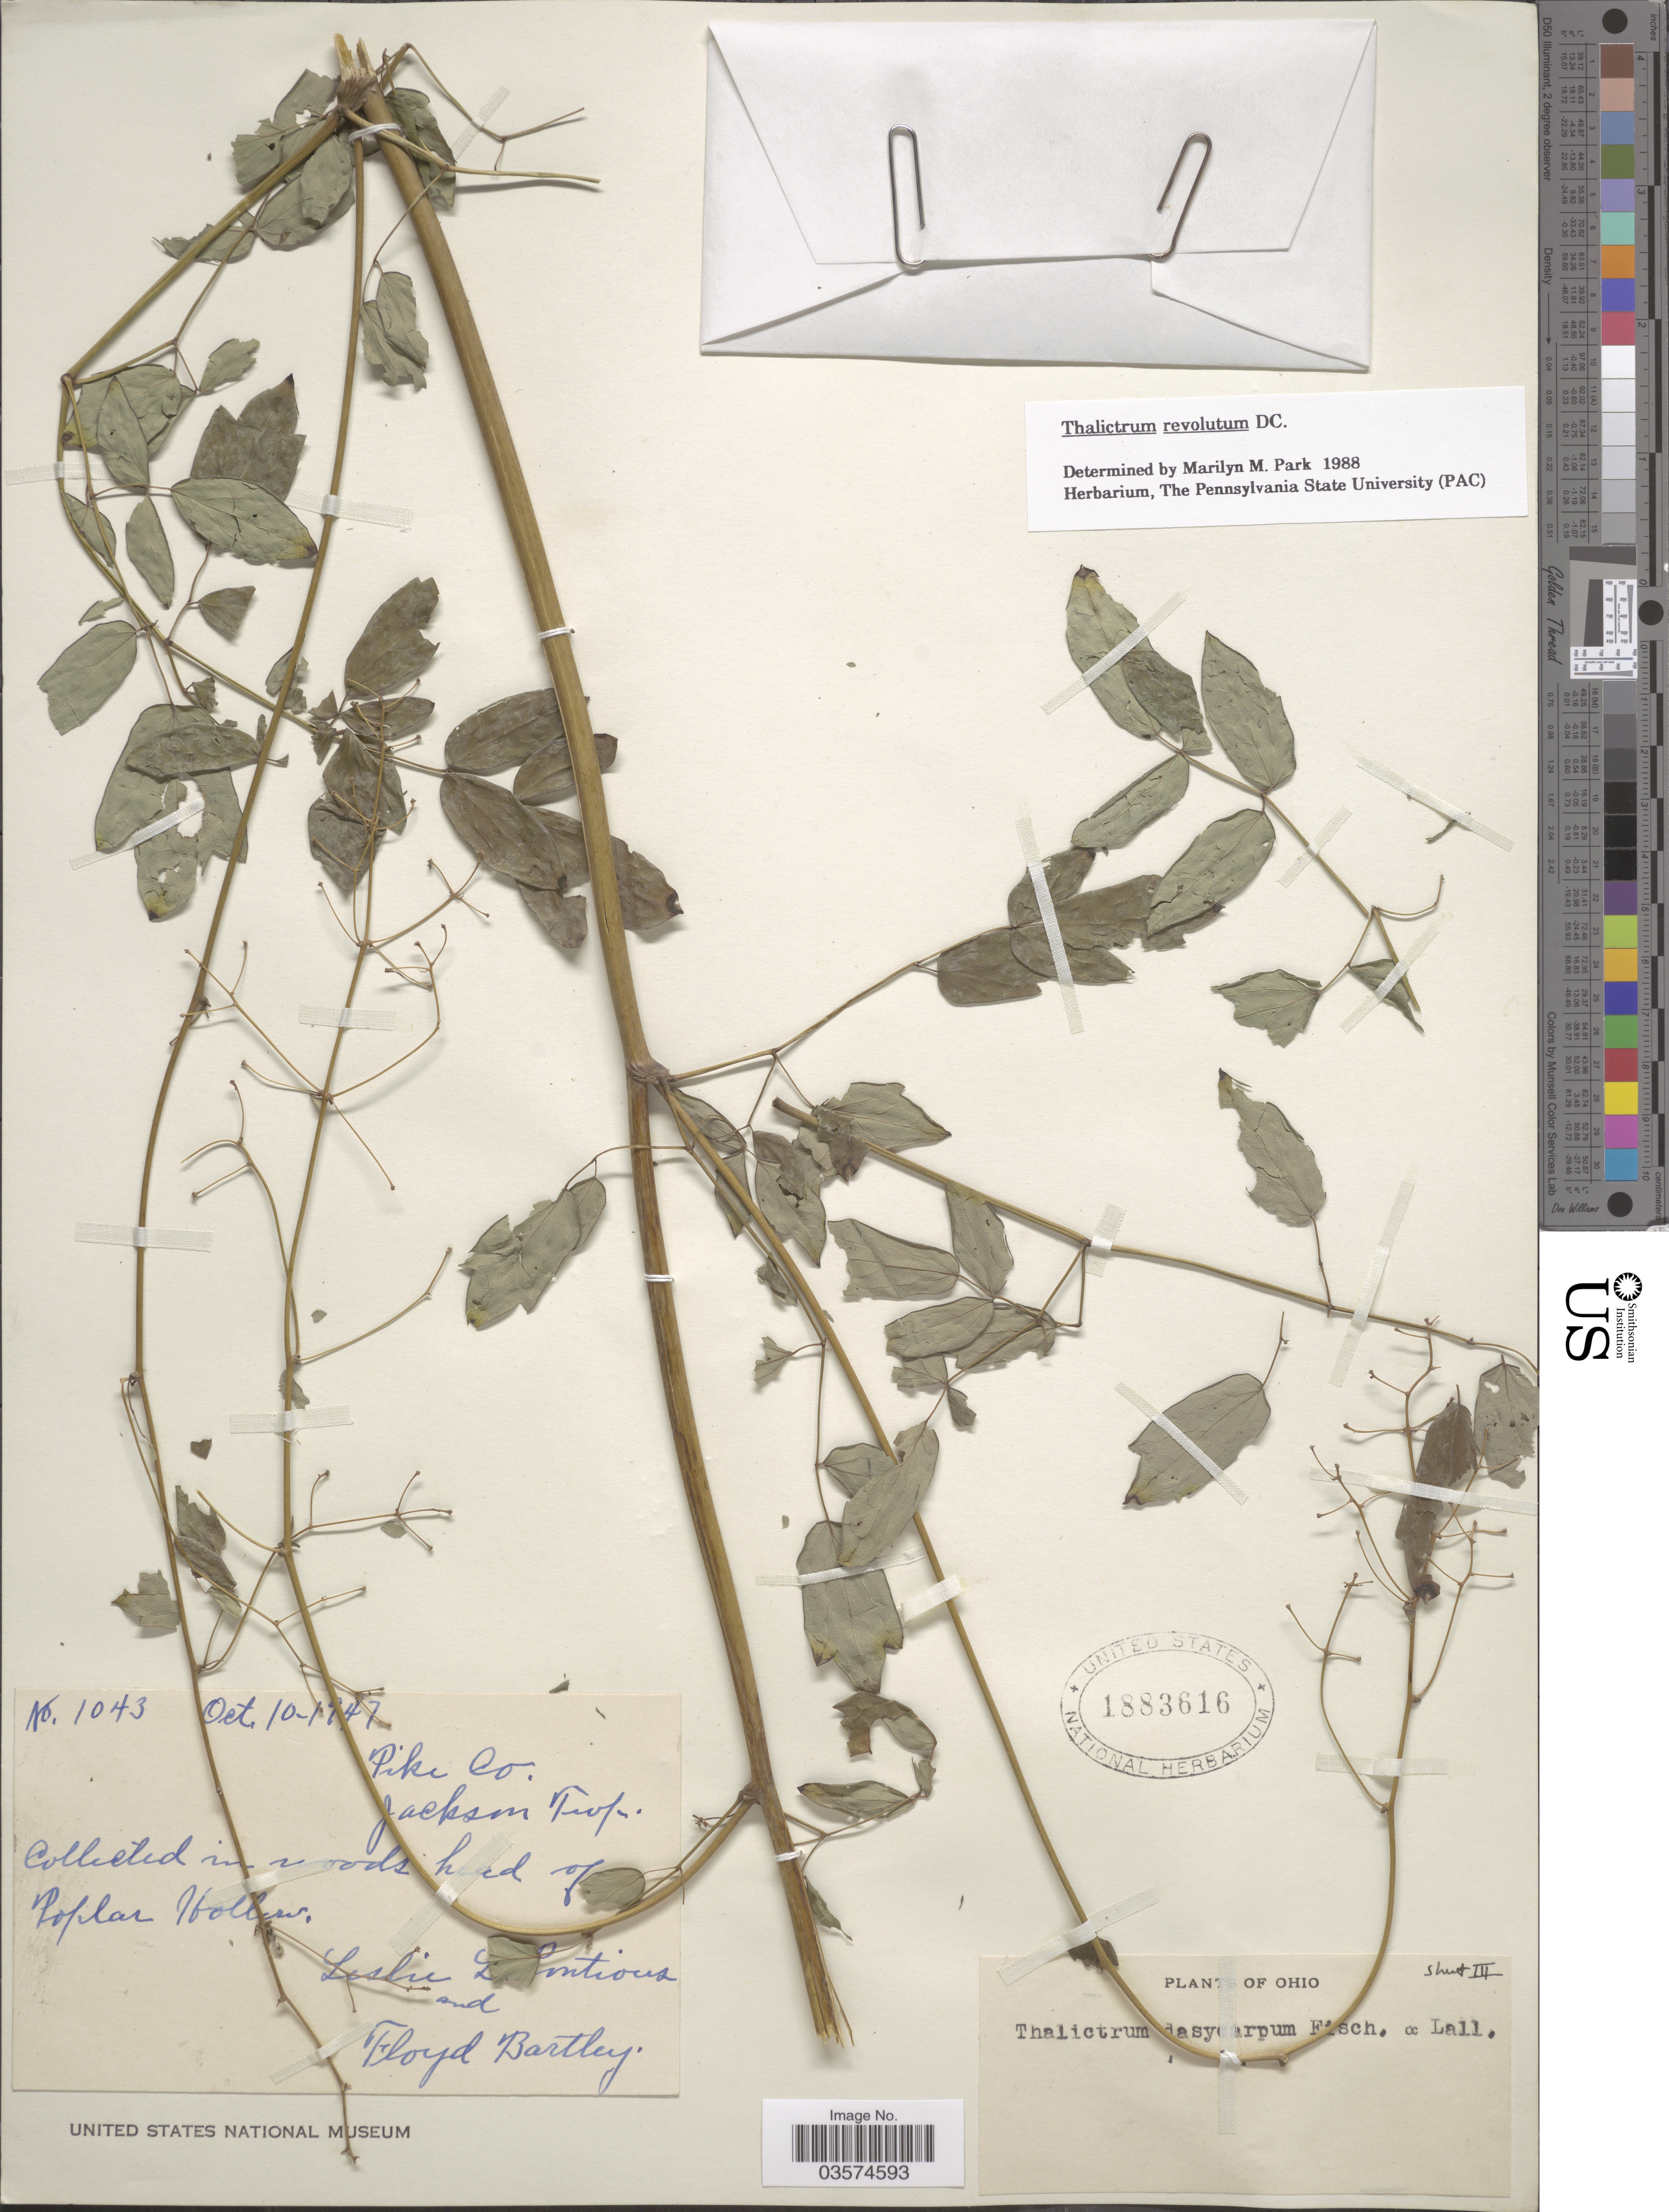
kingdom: Plantae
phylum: Tracheophyta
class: Magnoliopsida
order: Ranunculales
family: Ranunculaceae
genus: Thalictrum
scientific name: Thalictrum amphibolum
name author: Greene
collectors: F. Bartley & L. Pontius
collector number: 1043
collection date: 1947-10-10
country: United States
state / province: Ohio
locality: Pike Co. Jackson Twp. In woods head of Poplar Hollow.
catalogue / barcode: US 1883616